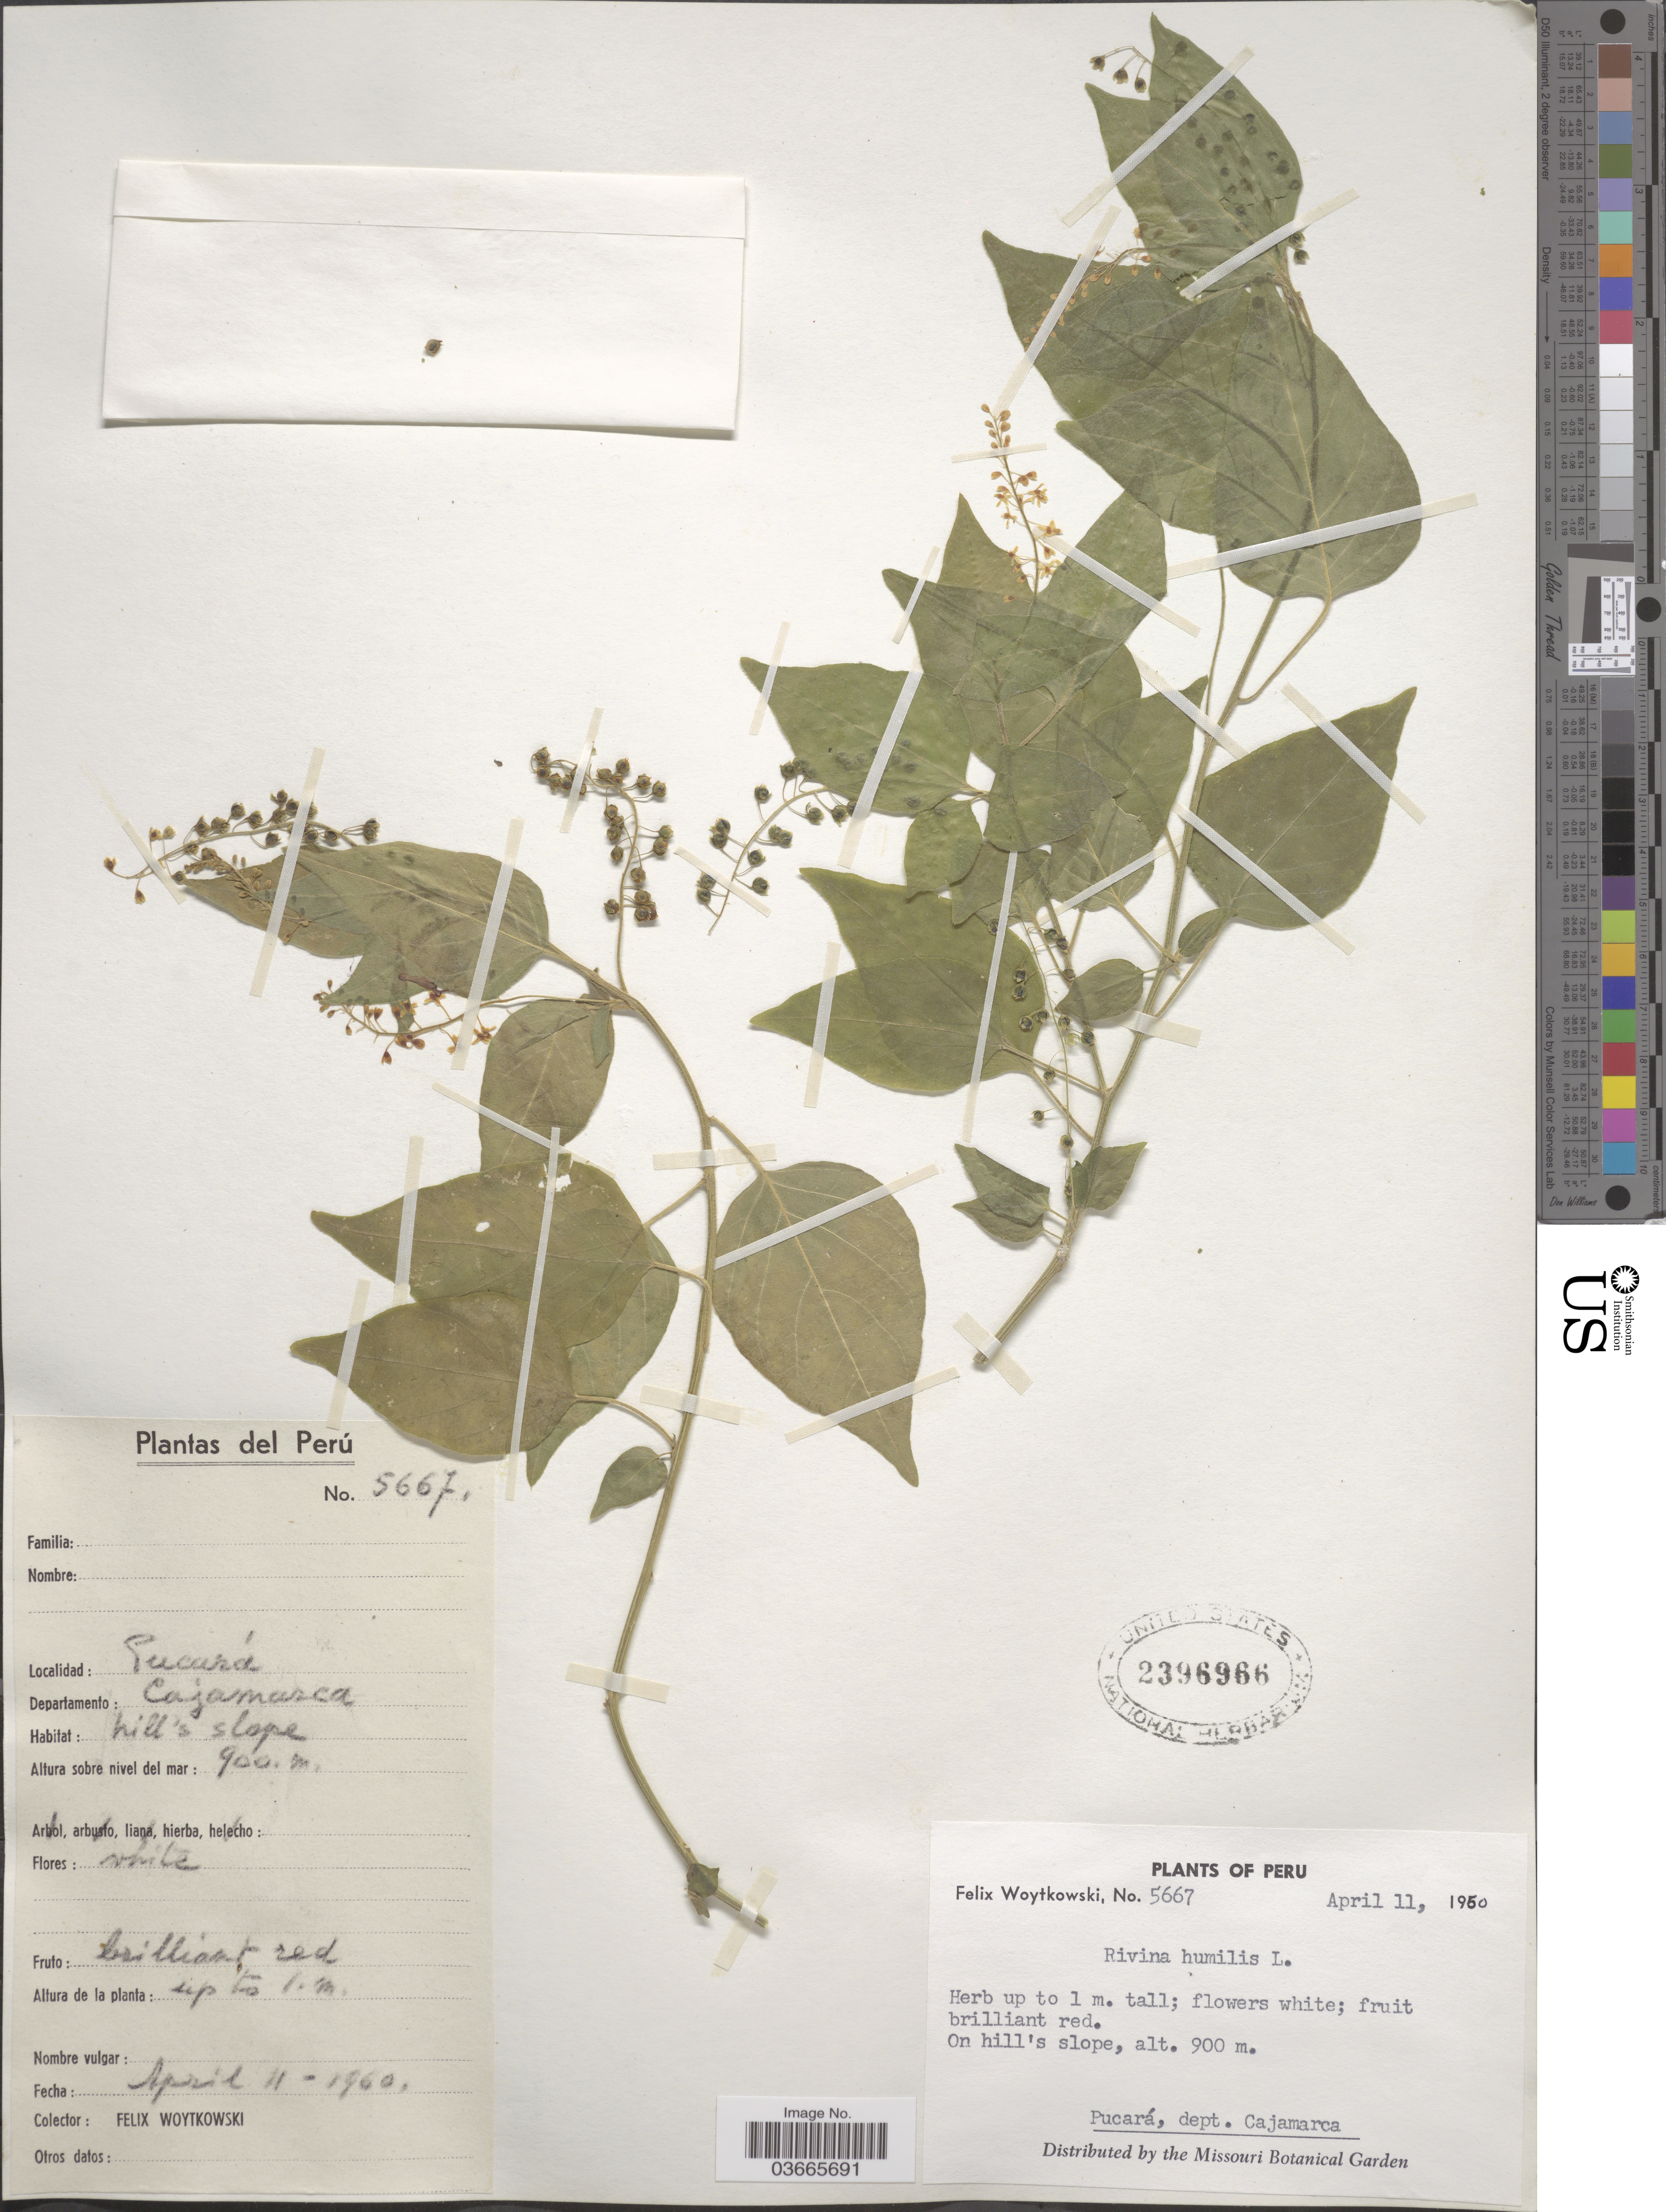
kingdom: Plantae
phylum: Tracheophyta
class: Magnoliopsida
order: Caryophyllales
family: Phytolaccaceae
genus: Rivina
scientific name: Rivina humilis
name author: L.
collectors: F. Woytkowski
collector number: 5667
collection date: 1960-04-11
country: Peru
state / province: Cajamarca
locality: Pucará, departamento: Cajamarca.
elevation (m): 900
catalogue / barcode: US 2396966